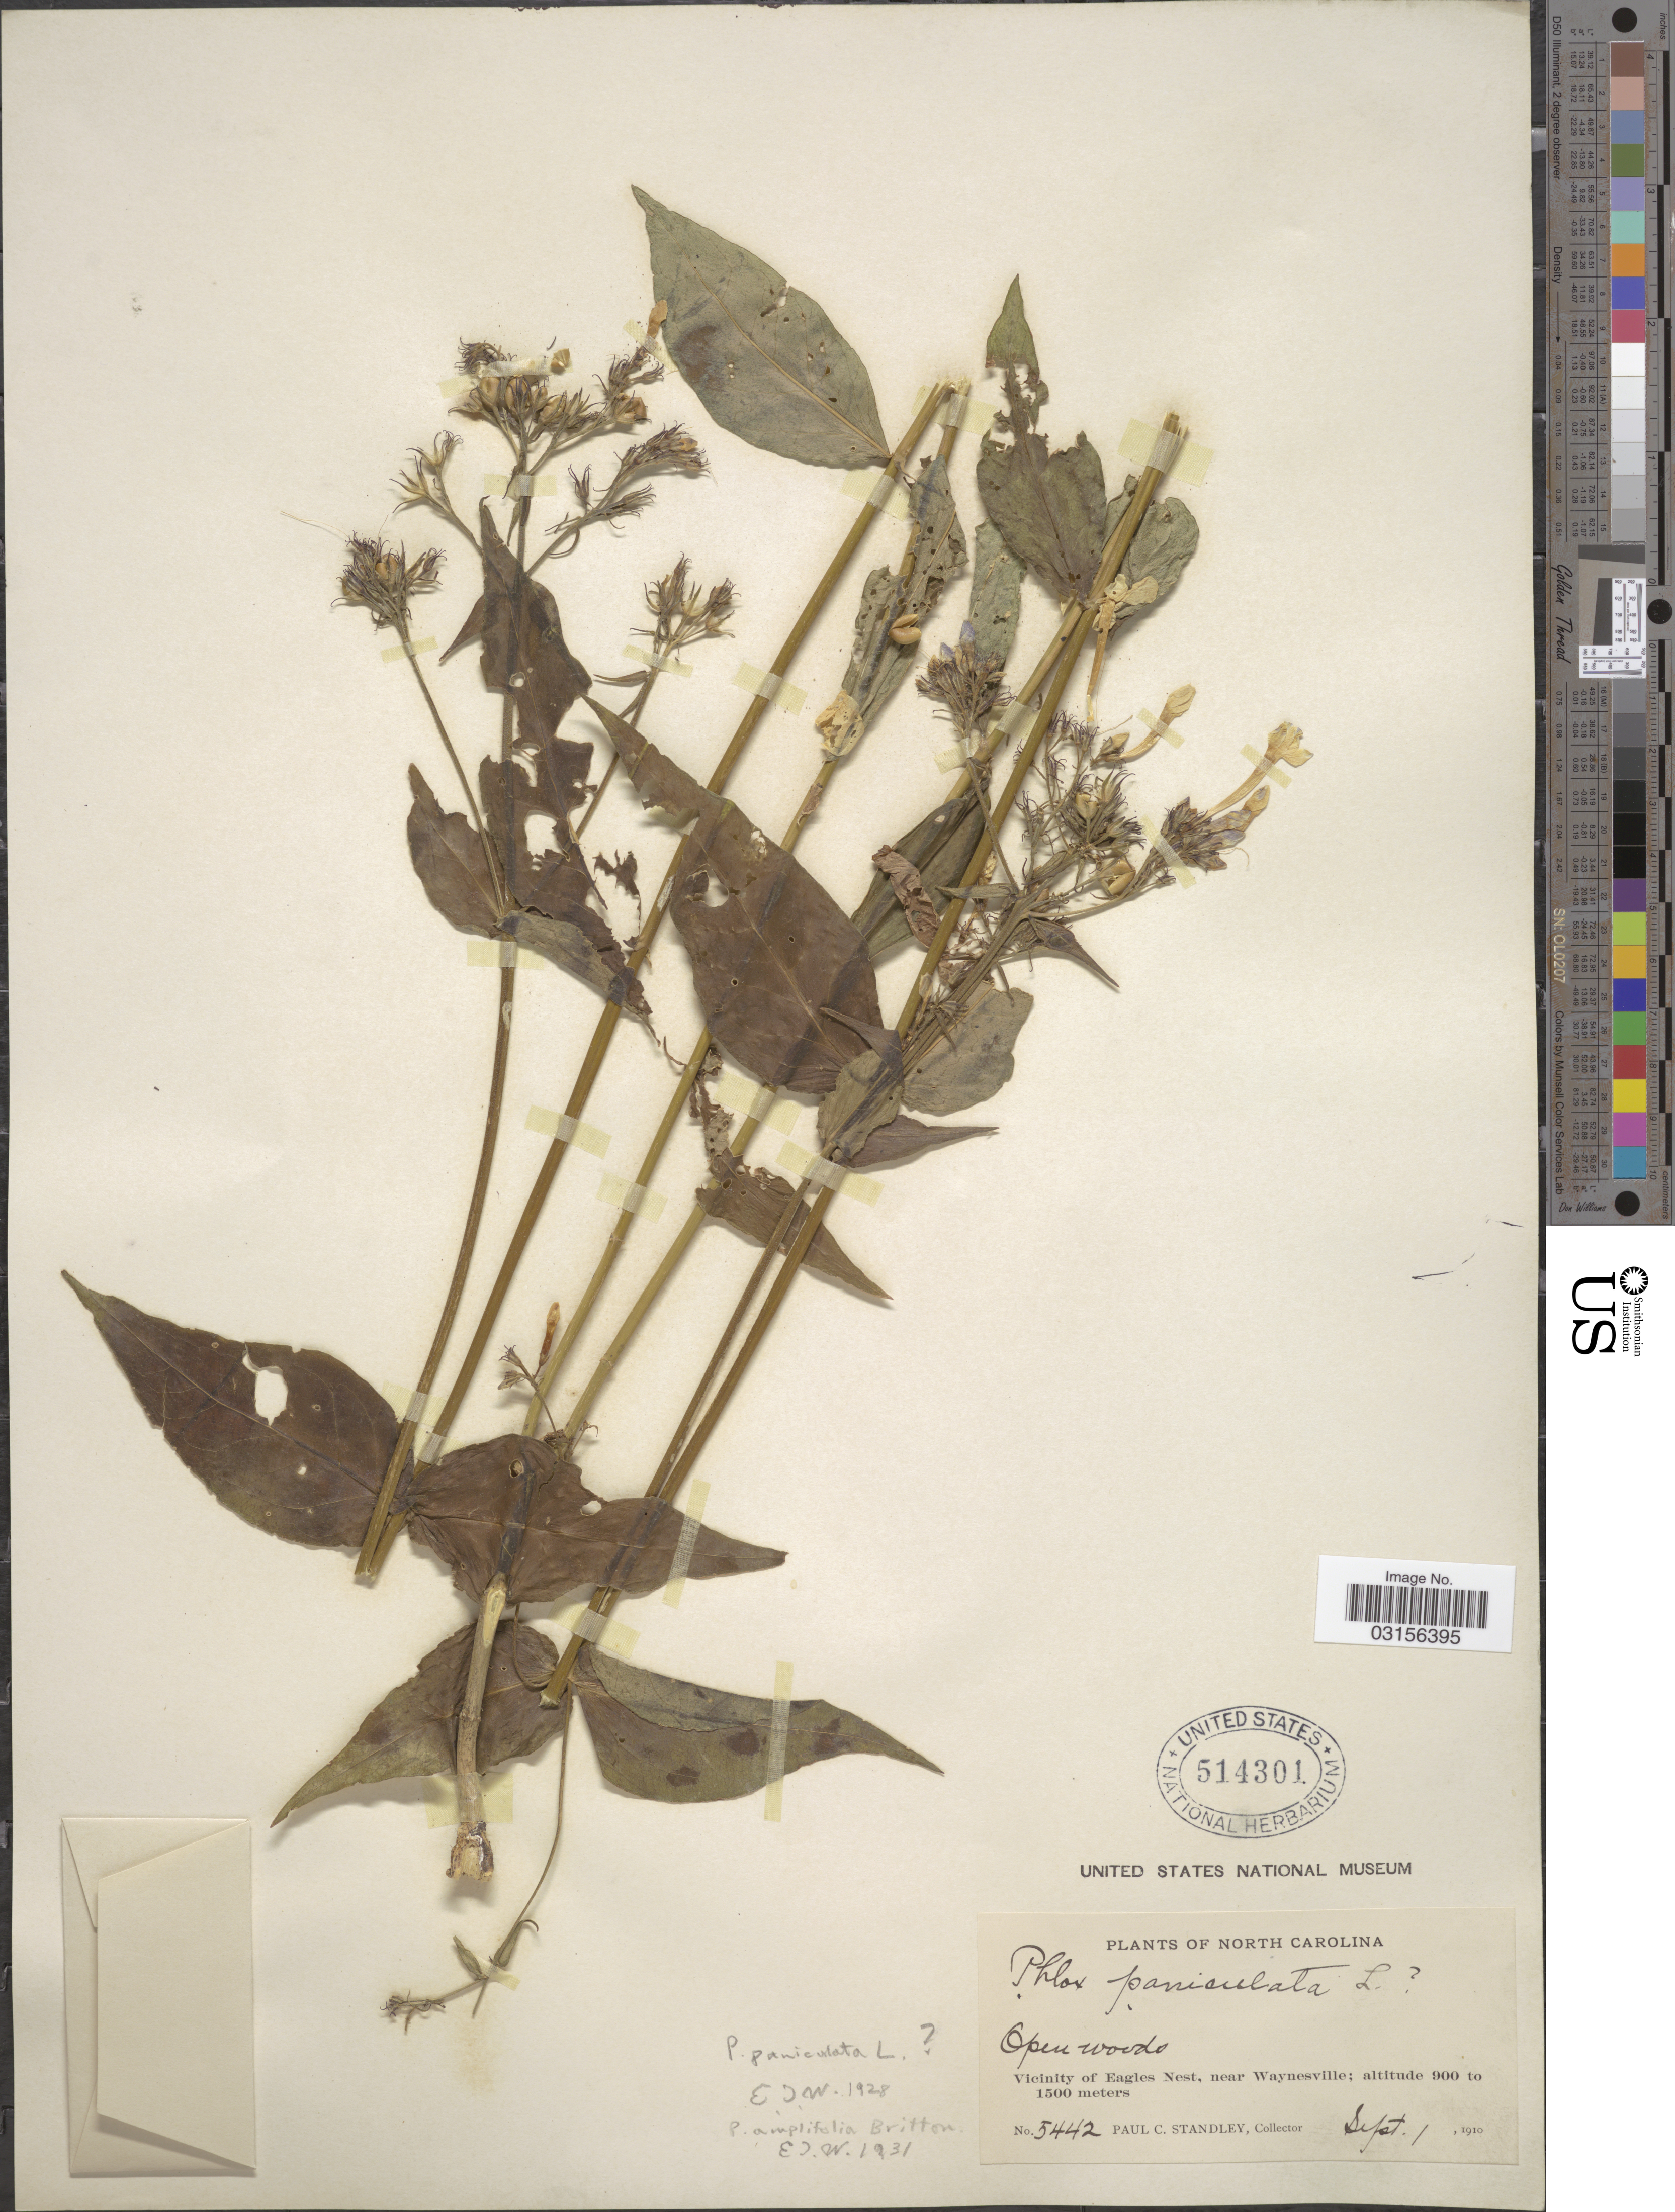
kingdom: Plantae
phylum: Tracheophyta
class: Magnoliopsida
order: Ericales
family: Polemoniaceae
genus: Phlox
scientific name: Phlox amplifolia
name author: Britton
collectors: P. C. Standley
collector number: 5442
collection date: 1910-09-01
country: United States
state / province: North Carolina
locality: Vicinity of Eagles Nest, near Waynesville.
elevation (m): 900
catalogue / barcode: US 514301